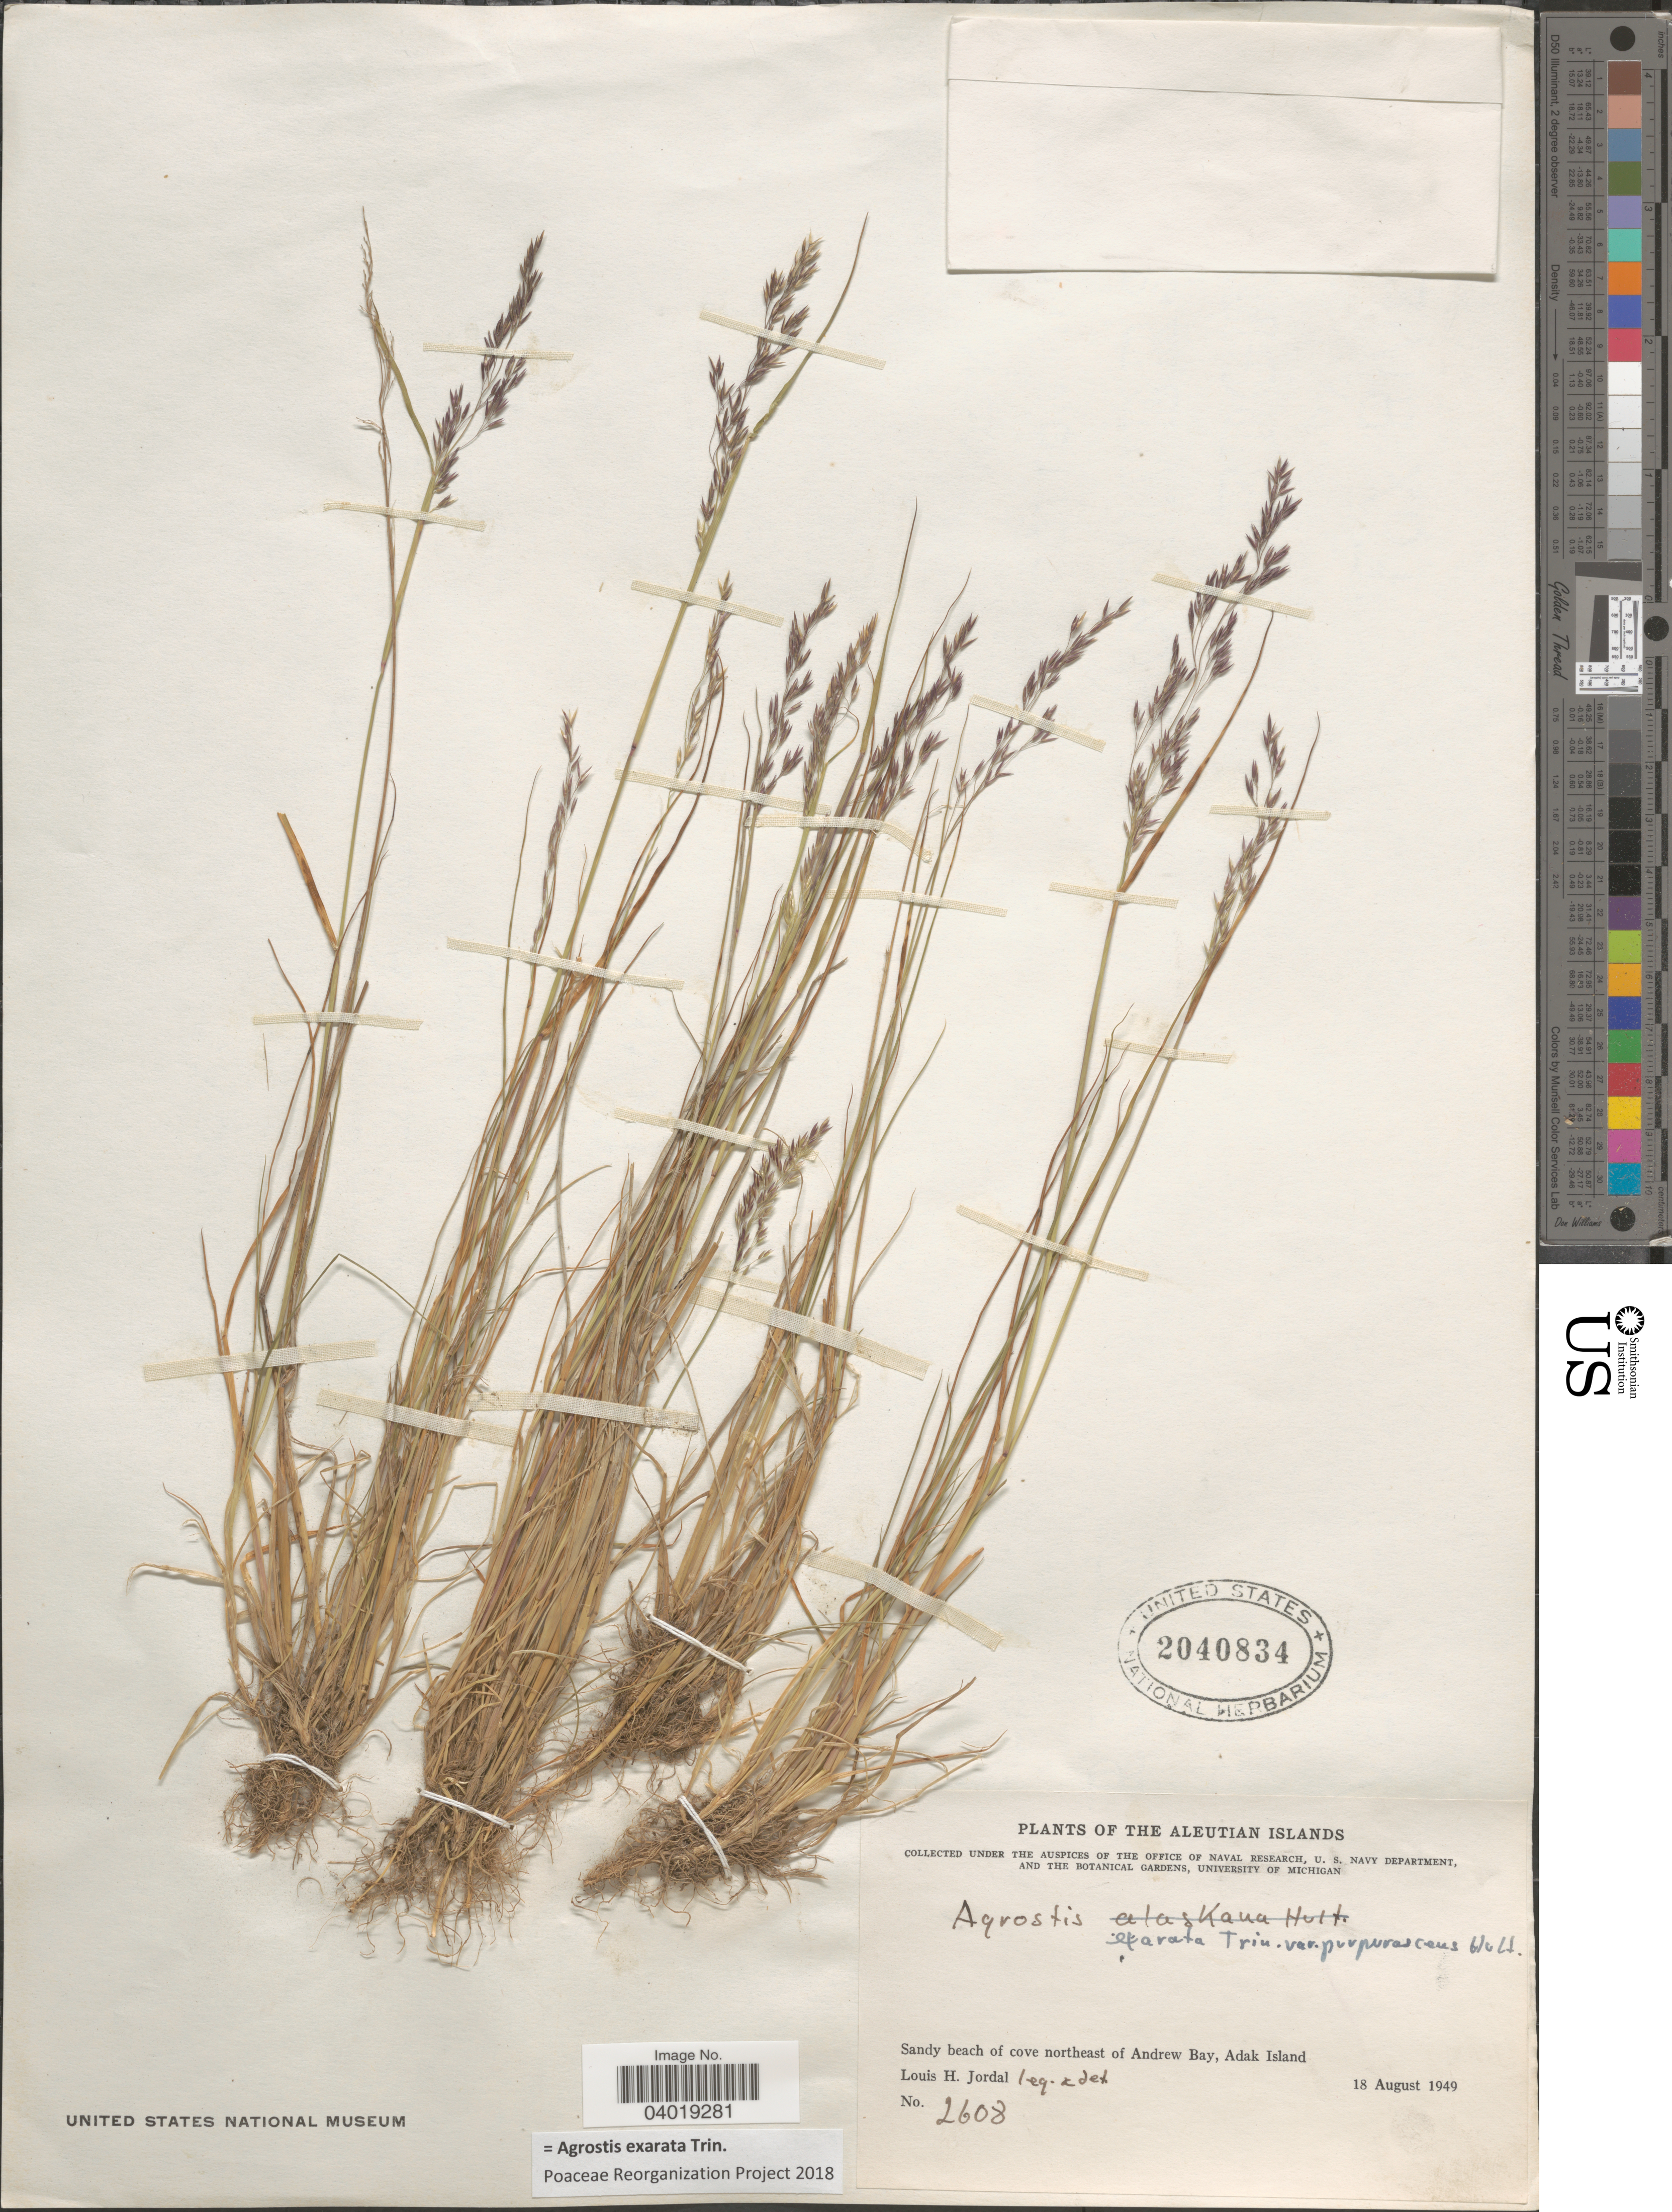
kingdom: Plantae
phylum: Tracheophyta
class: Liliopsida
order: Poales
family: Poaceae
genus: Agrostis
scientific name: Agrostis exarata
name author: Trin.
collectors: L. Jordal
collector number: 2608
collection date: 1949-08-18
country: United States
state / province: Alaska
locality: The Aleutian Islands. Sandy beach of cove northeast of Andrew Bay, Adak Island.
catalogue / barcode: US 2040834